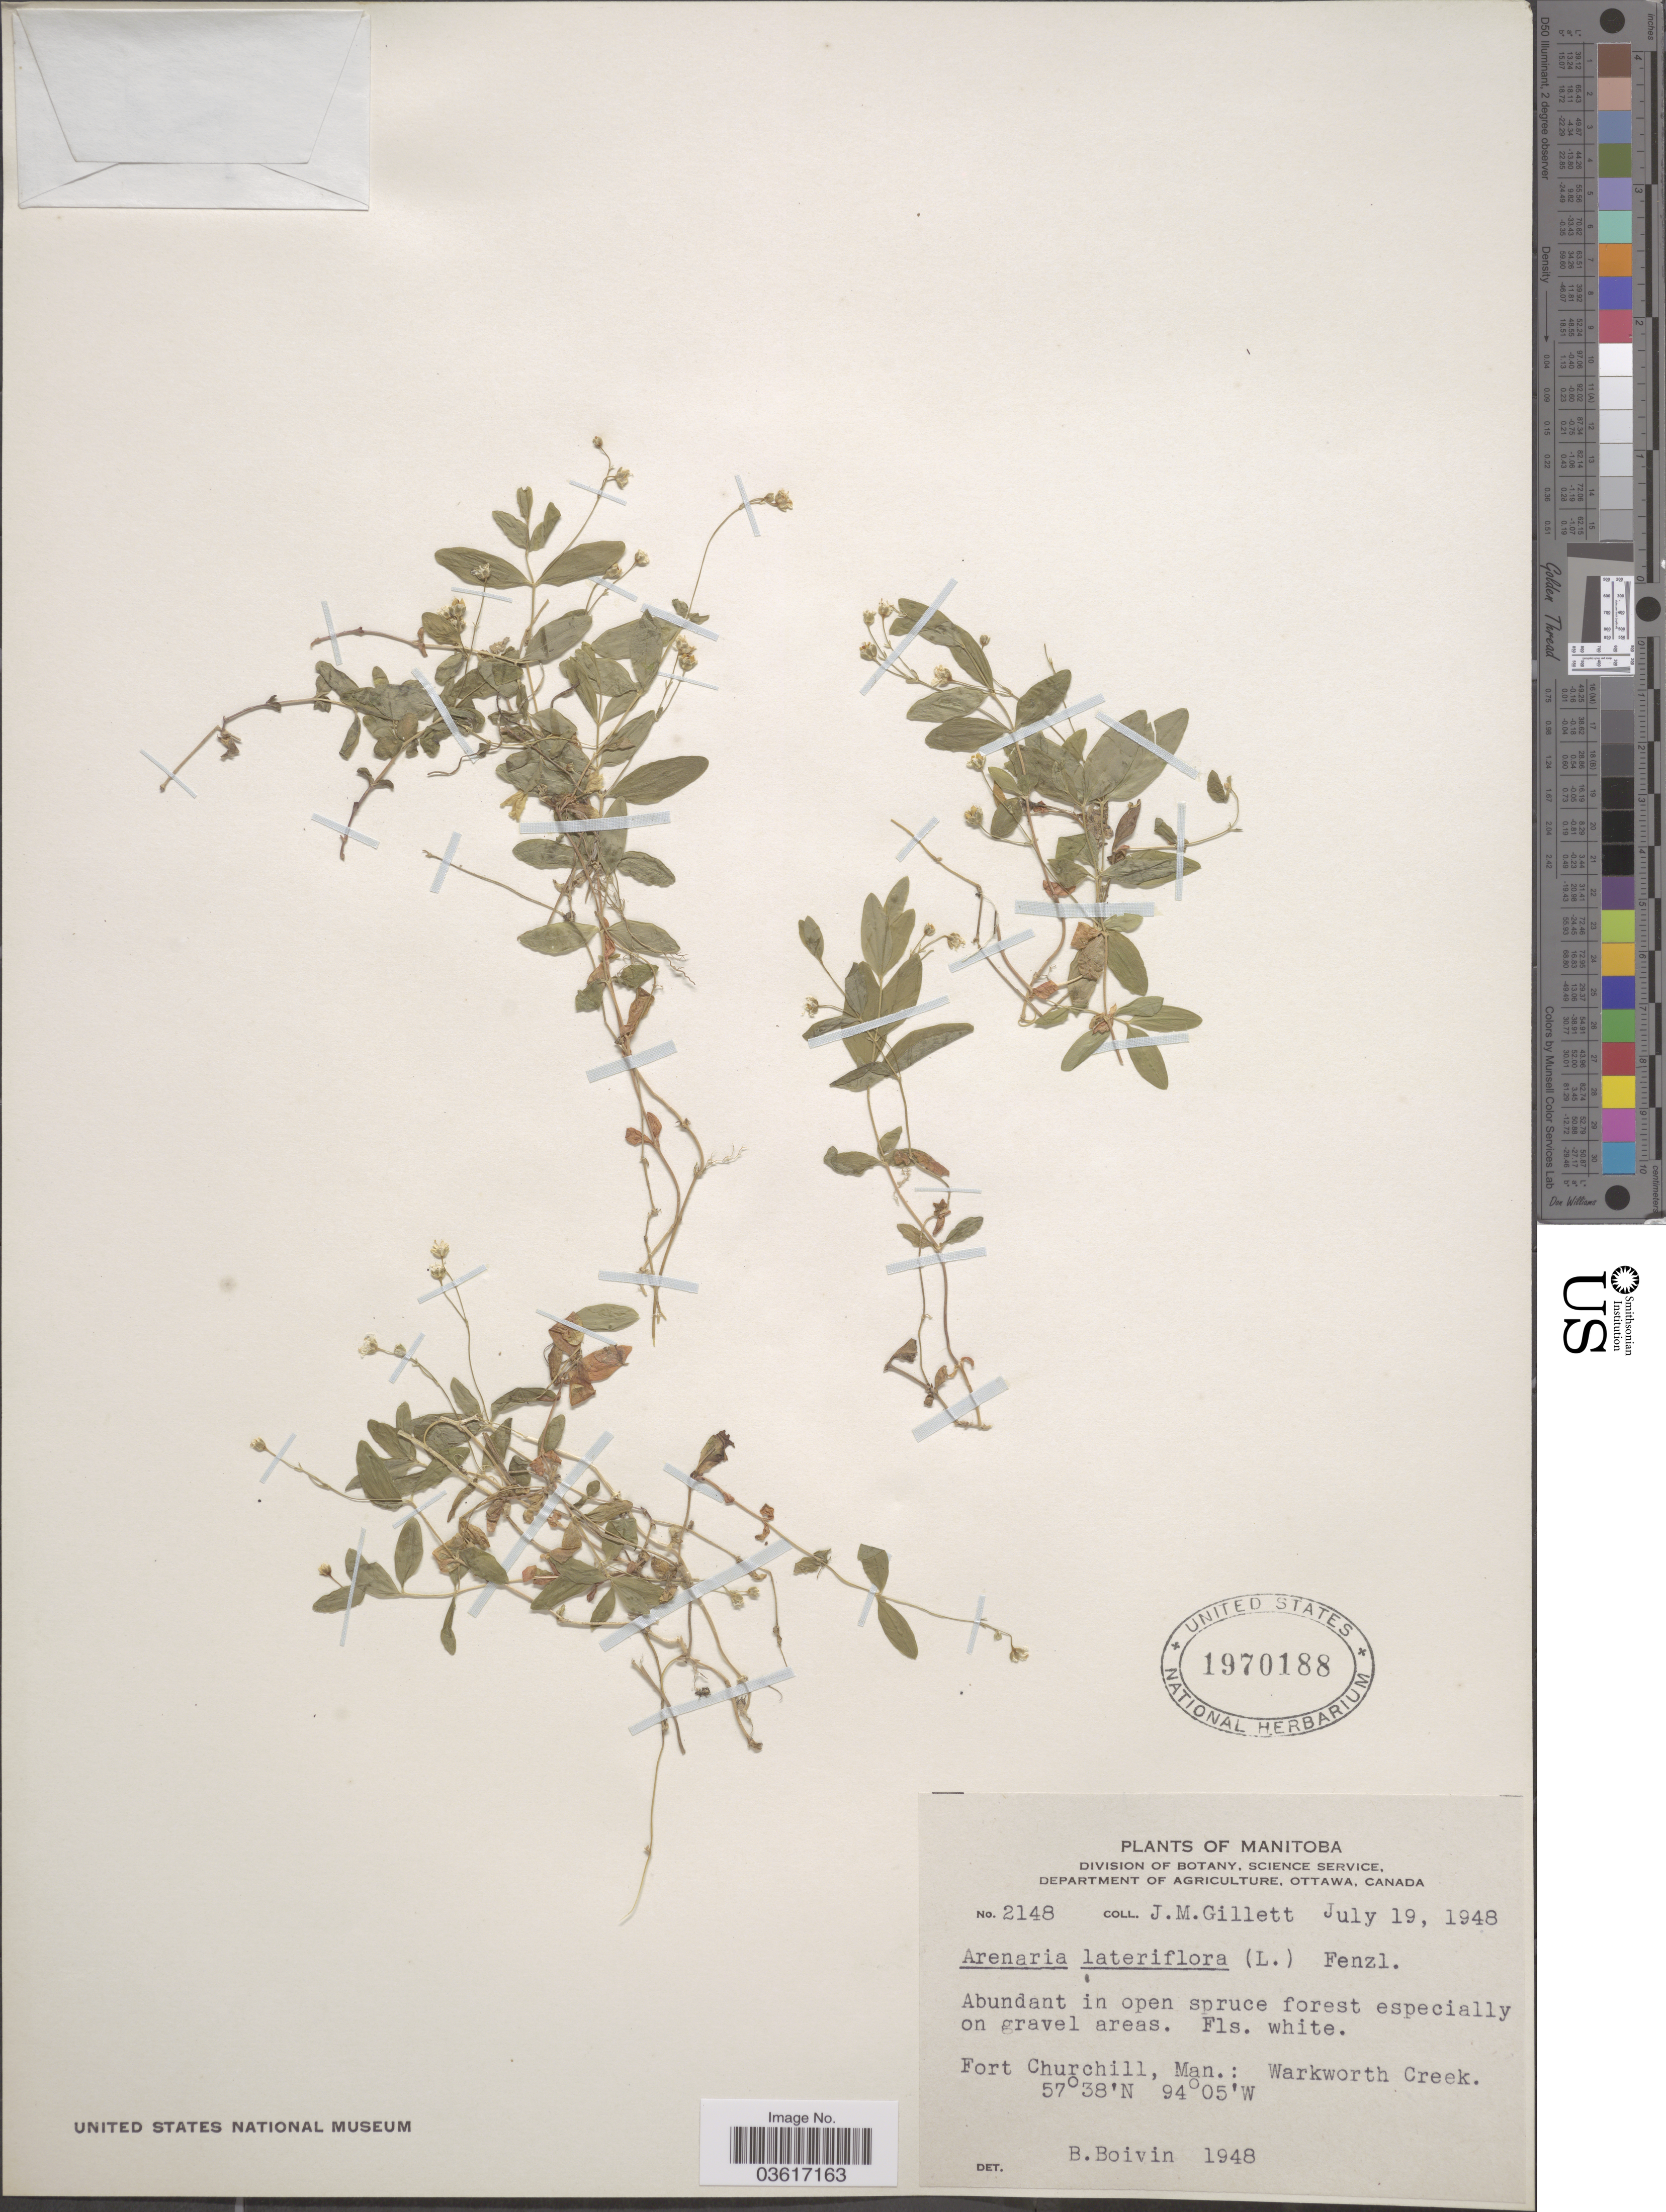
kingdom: Plantae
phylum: Tracheophyta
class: Magnoliopsida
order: Caryophyllales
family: Caryophyllaceae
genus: Moehringia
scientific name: Moehringia lateriflora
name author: (L.) Fenzl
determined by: Strong, Mark T., (BOT), Smithsonian Institution - National Museum of Natural History (UNITED STATES)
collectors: J. M. Gillett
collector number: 2148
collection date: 1948-07-19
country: Canada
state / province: Manitoba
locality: Fort Churchill, Man.; Warkworth Creek.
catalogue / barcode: US 1970188